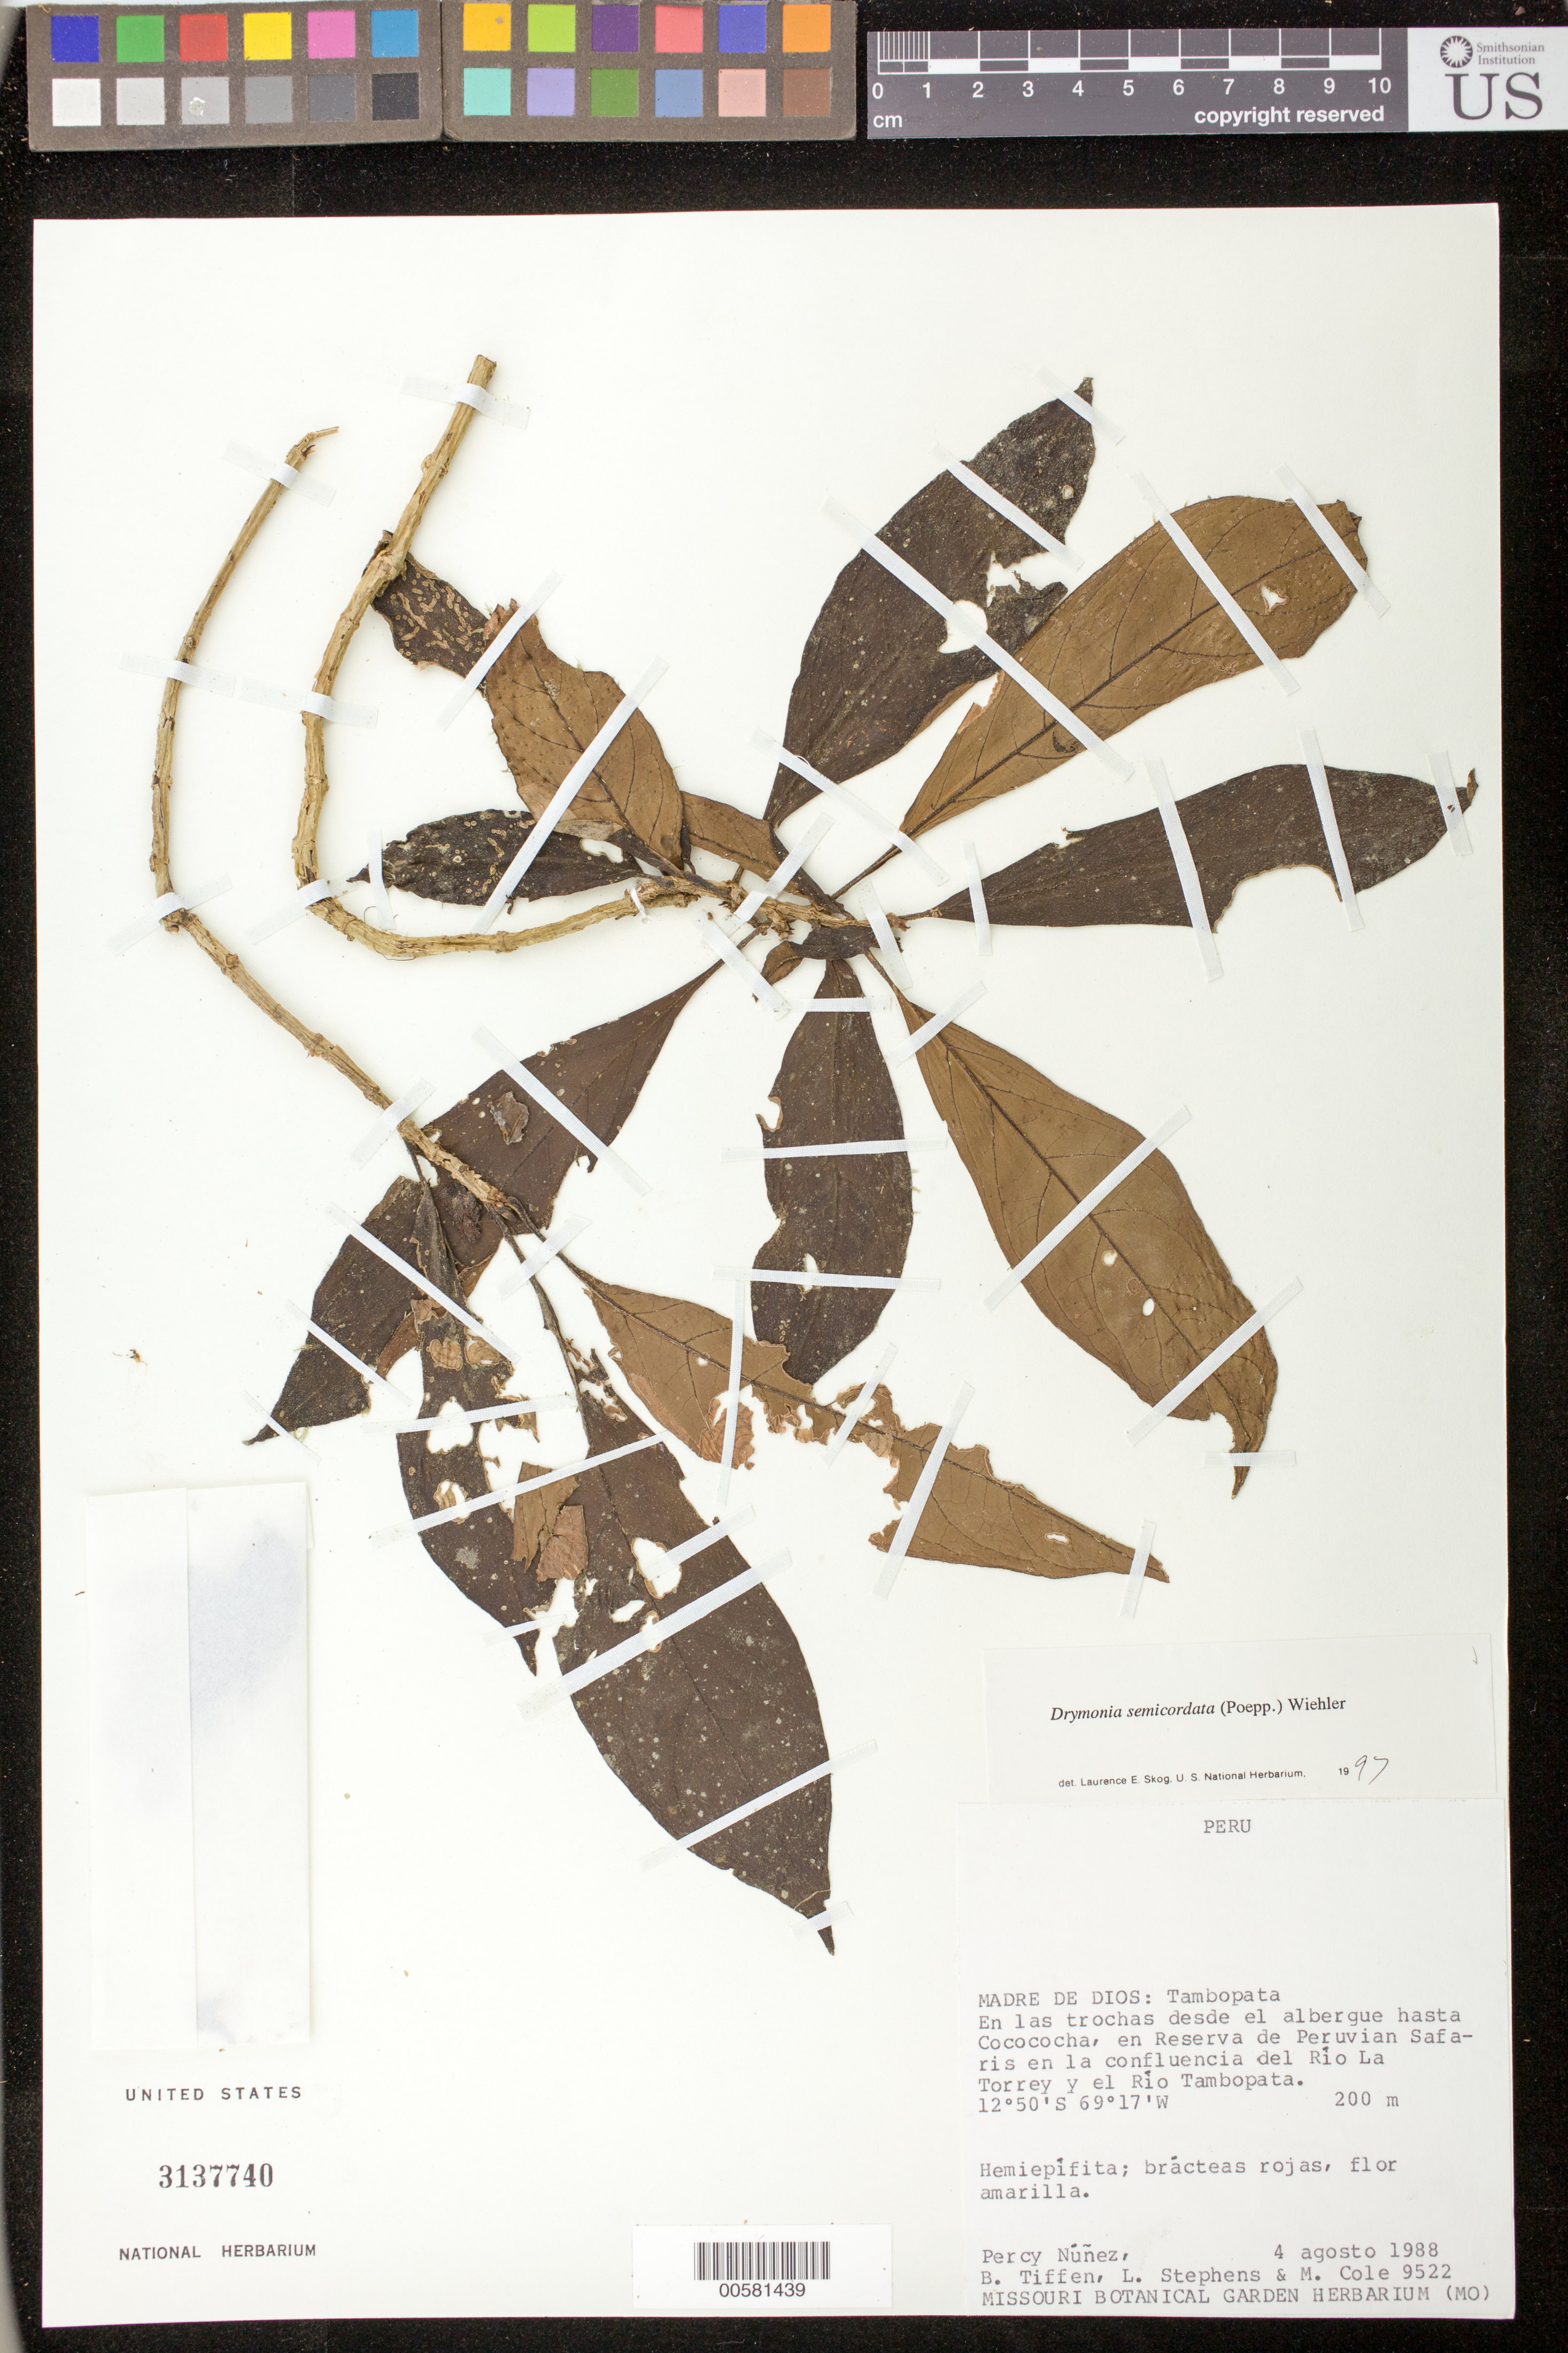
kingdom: Plantae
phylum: Tracheophyta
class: Magnoliopsida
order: Lamiales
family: Gesneriaceae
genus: Drymonia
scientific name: Drymonia semicordata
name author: (Poepp.) Wiehler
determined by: Skog, Laurence E.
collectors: P. Núñez V., B. Tiffen, L. Stephens & M. Cole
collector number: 9522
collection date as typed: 04 Aug 1988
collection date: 1988-08-04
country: Peru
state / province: Madre de Dios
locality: Tambopata; en las trochas desde el albergue hasta Cocococha, en Reserva de Peruvian Safaris en la confluencia del Río La Torrey y el Río Tambopata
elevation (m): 200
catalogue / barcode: US 3137740